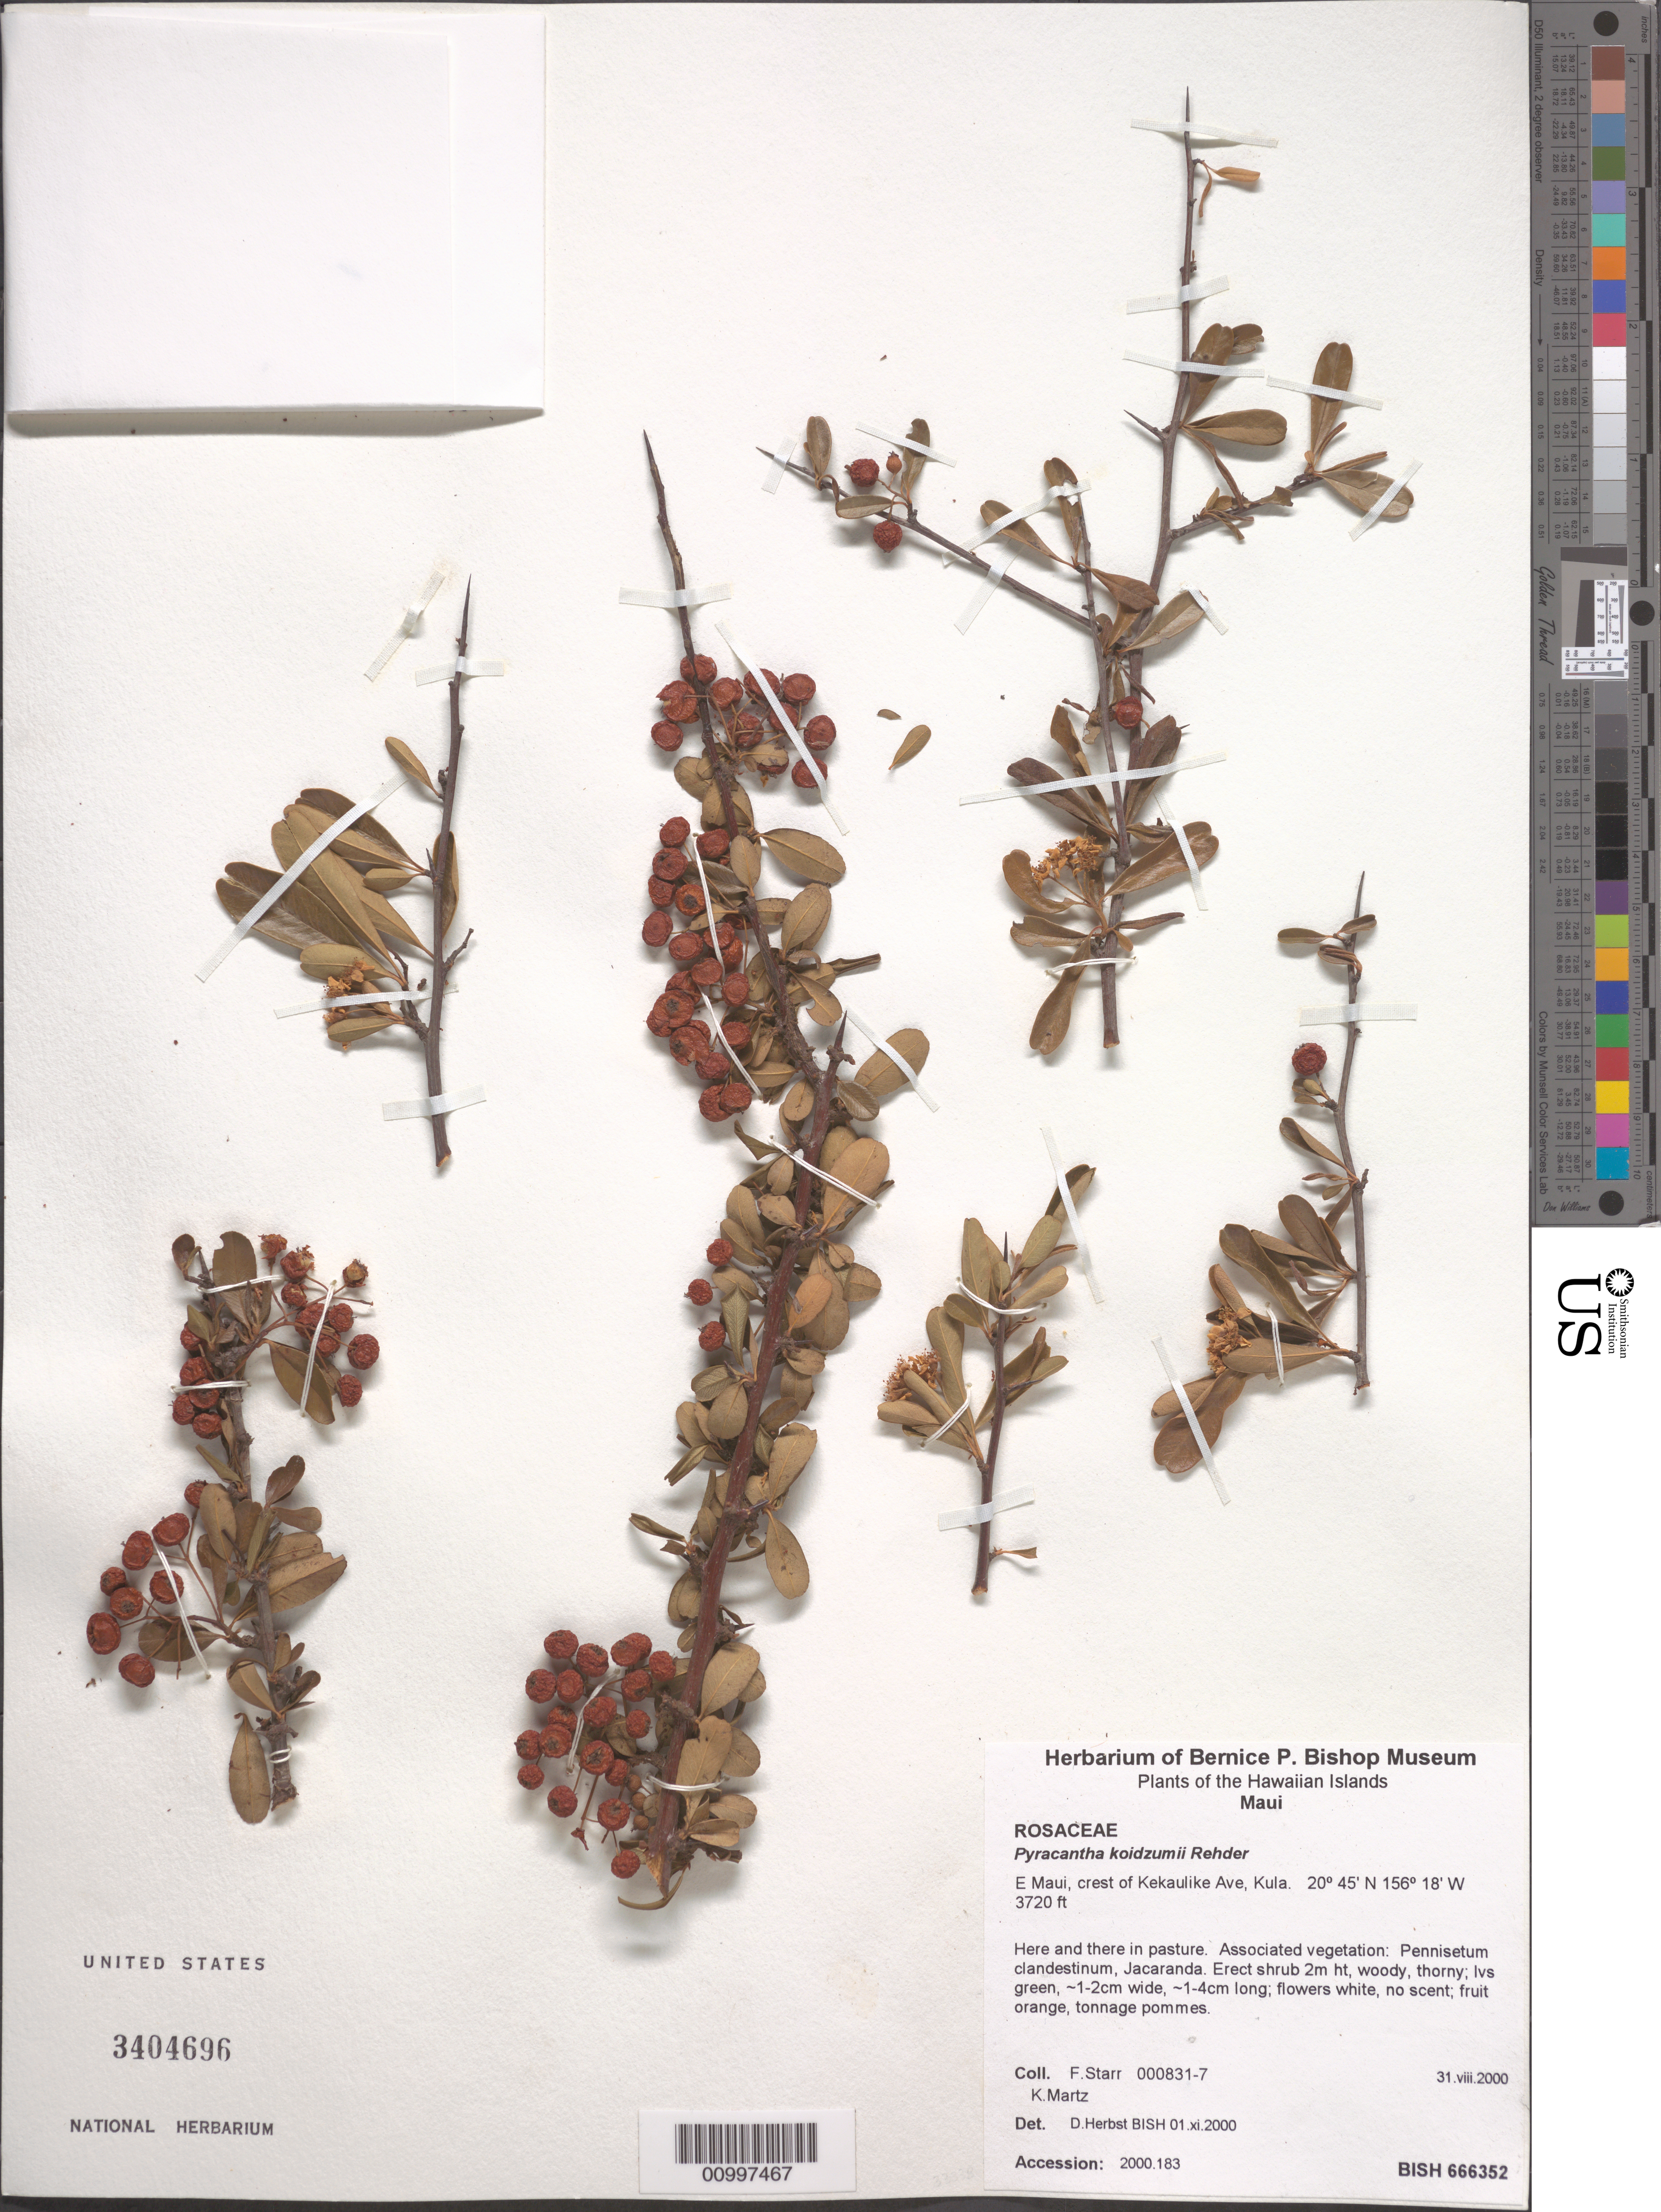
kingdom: Plantae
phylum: Tracheophyta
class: Magnoliopsida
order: Rosales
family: Rosaceae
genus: Pyracantha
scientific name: Pyracantha koidzumii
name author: (Hayata) Rehder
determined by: Herbst, D. R.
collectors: F. Starr & K. Martz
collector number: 000831-7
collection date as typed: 31 Aug 2000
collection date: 2000-08-31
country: United States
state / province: Hawaii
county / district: Maui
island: Maui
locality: E Maui, crest of Kekaulike Ave, Kula.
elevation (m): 1134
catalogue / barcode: US 3404696